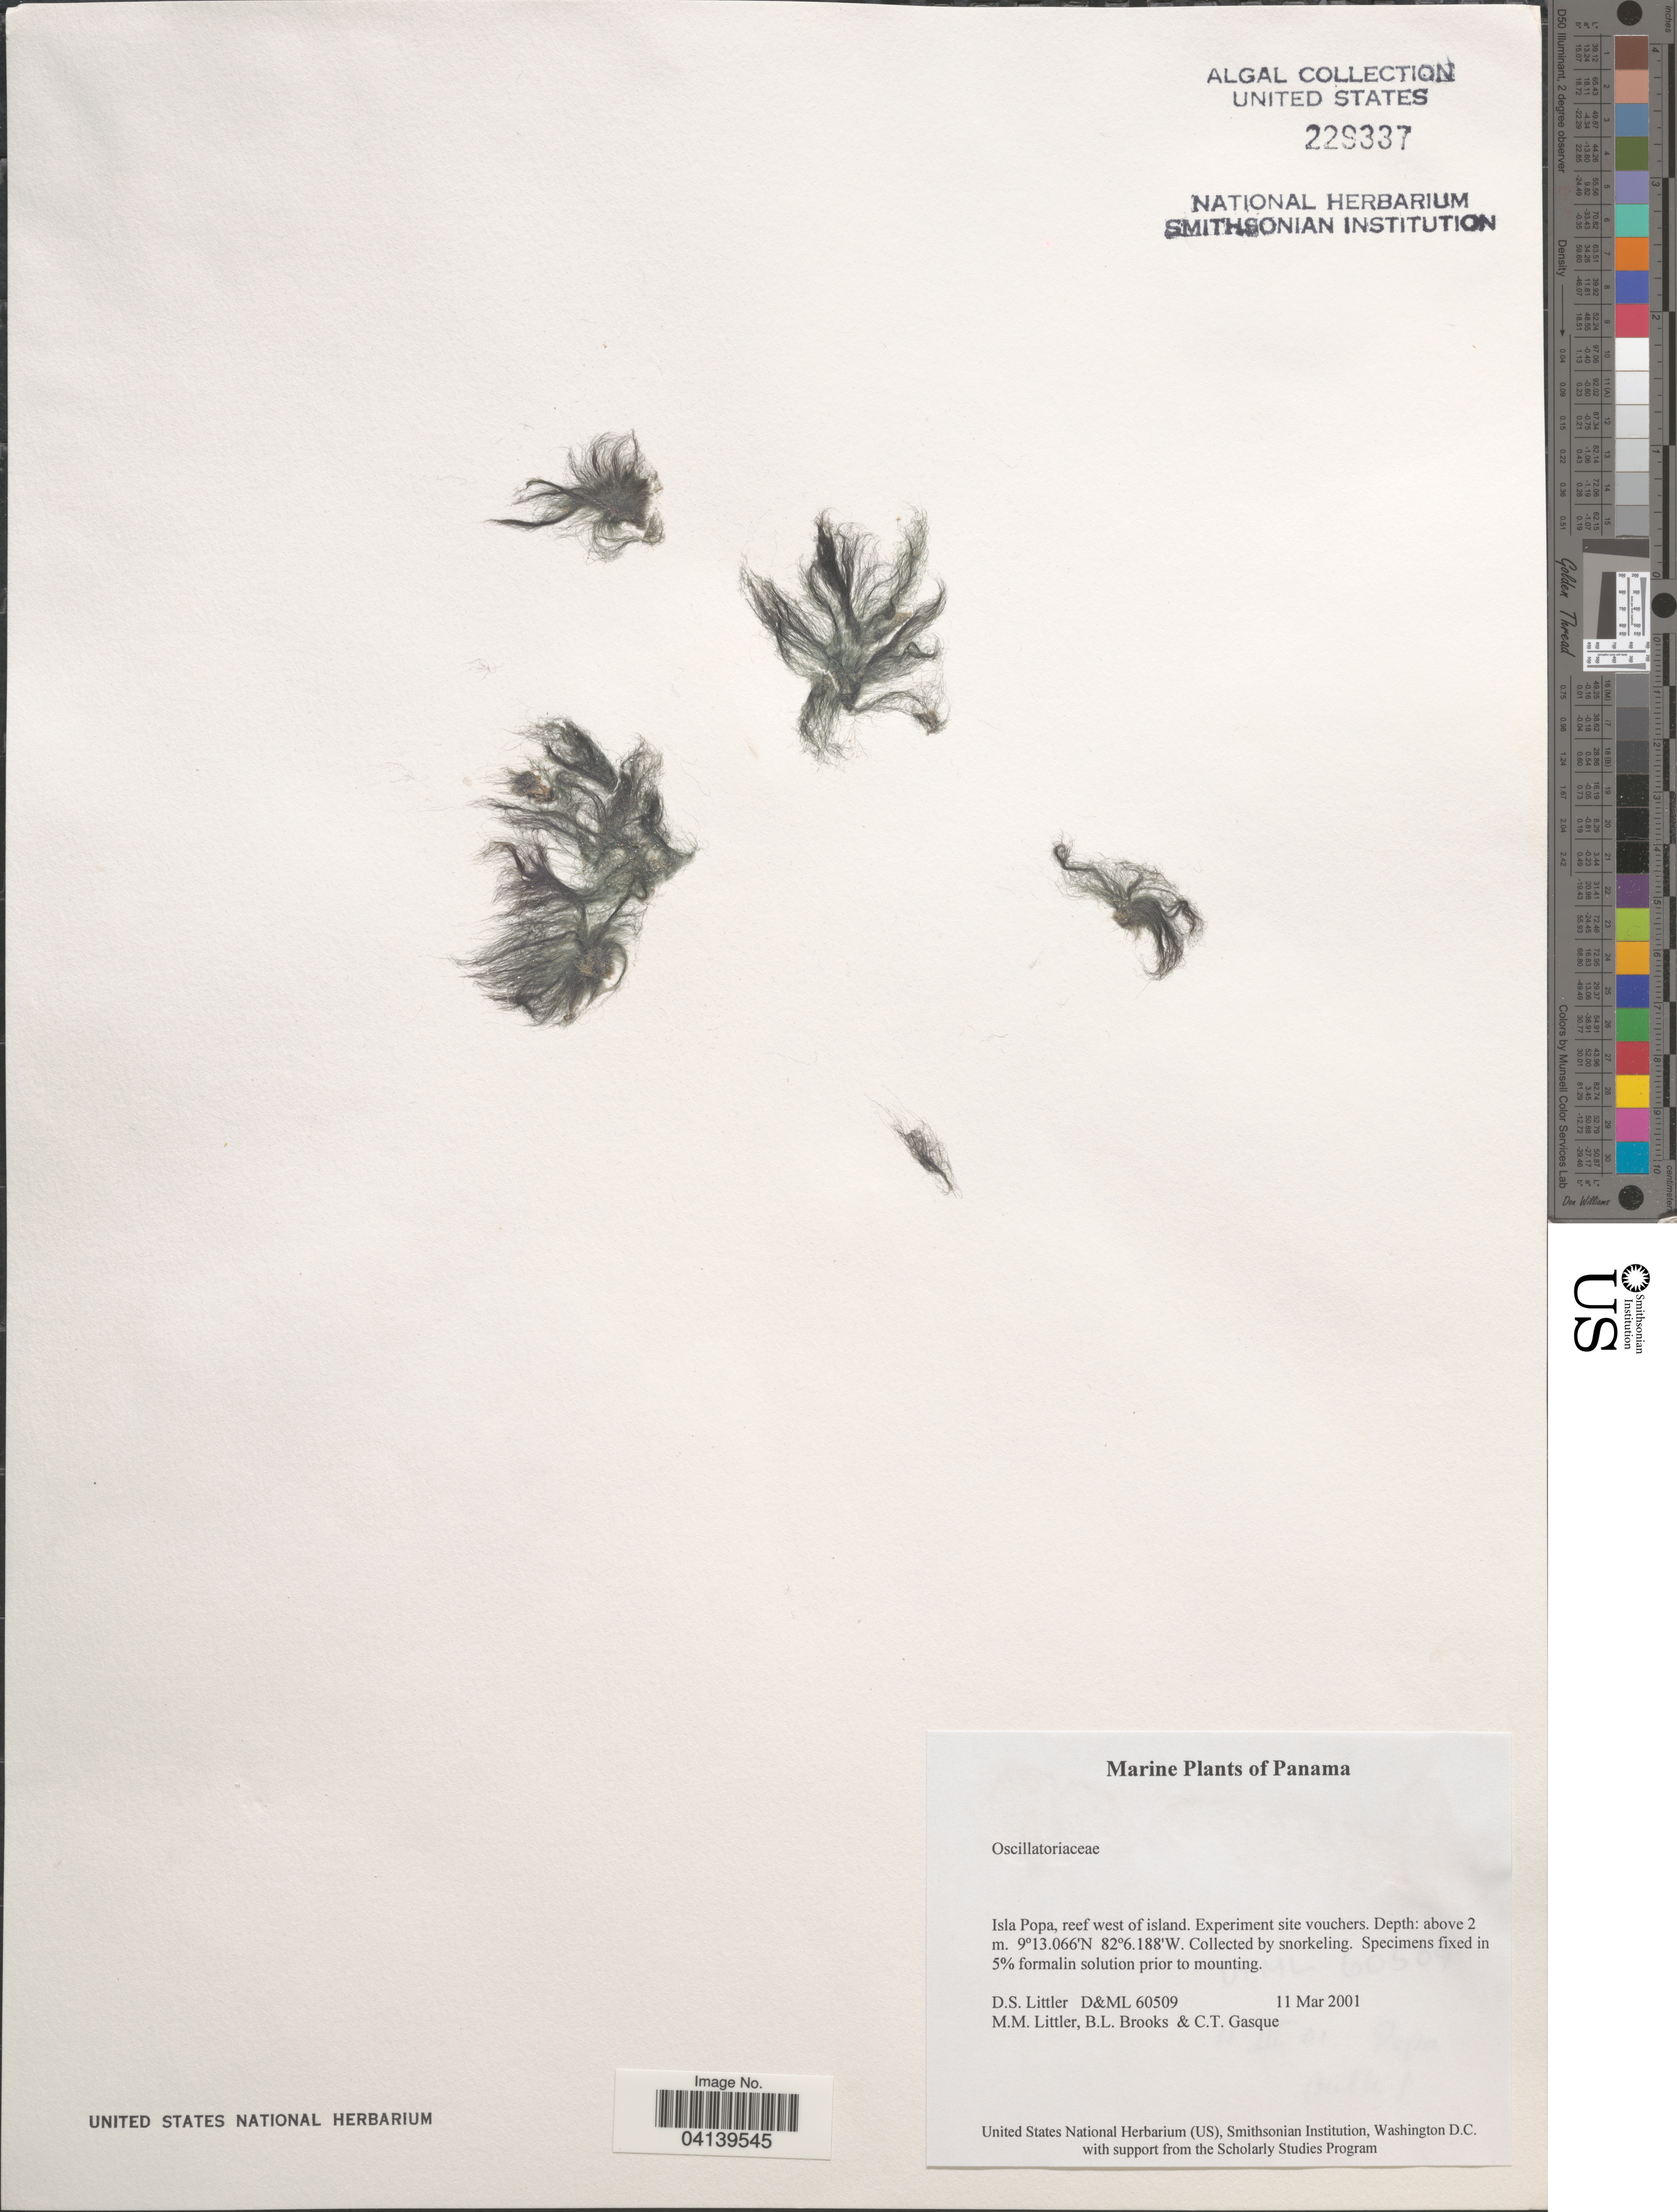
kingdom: Bacteria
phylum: Cyanobacteria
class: Cyanobacteriia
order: Cyanobacteriales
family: Oscillatoriaceae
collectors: D. S. Littler, B. Brooks & C. Gasque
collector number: D&ML60509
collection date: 2001-03-11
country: Panama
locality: Isla Popa, reef west of island. Experiment site vouchers.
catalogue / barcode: US 229337